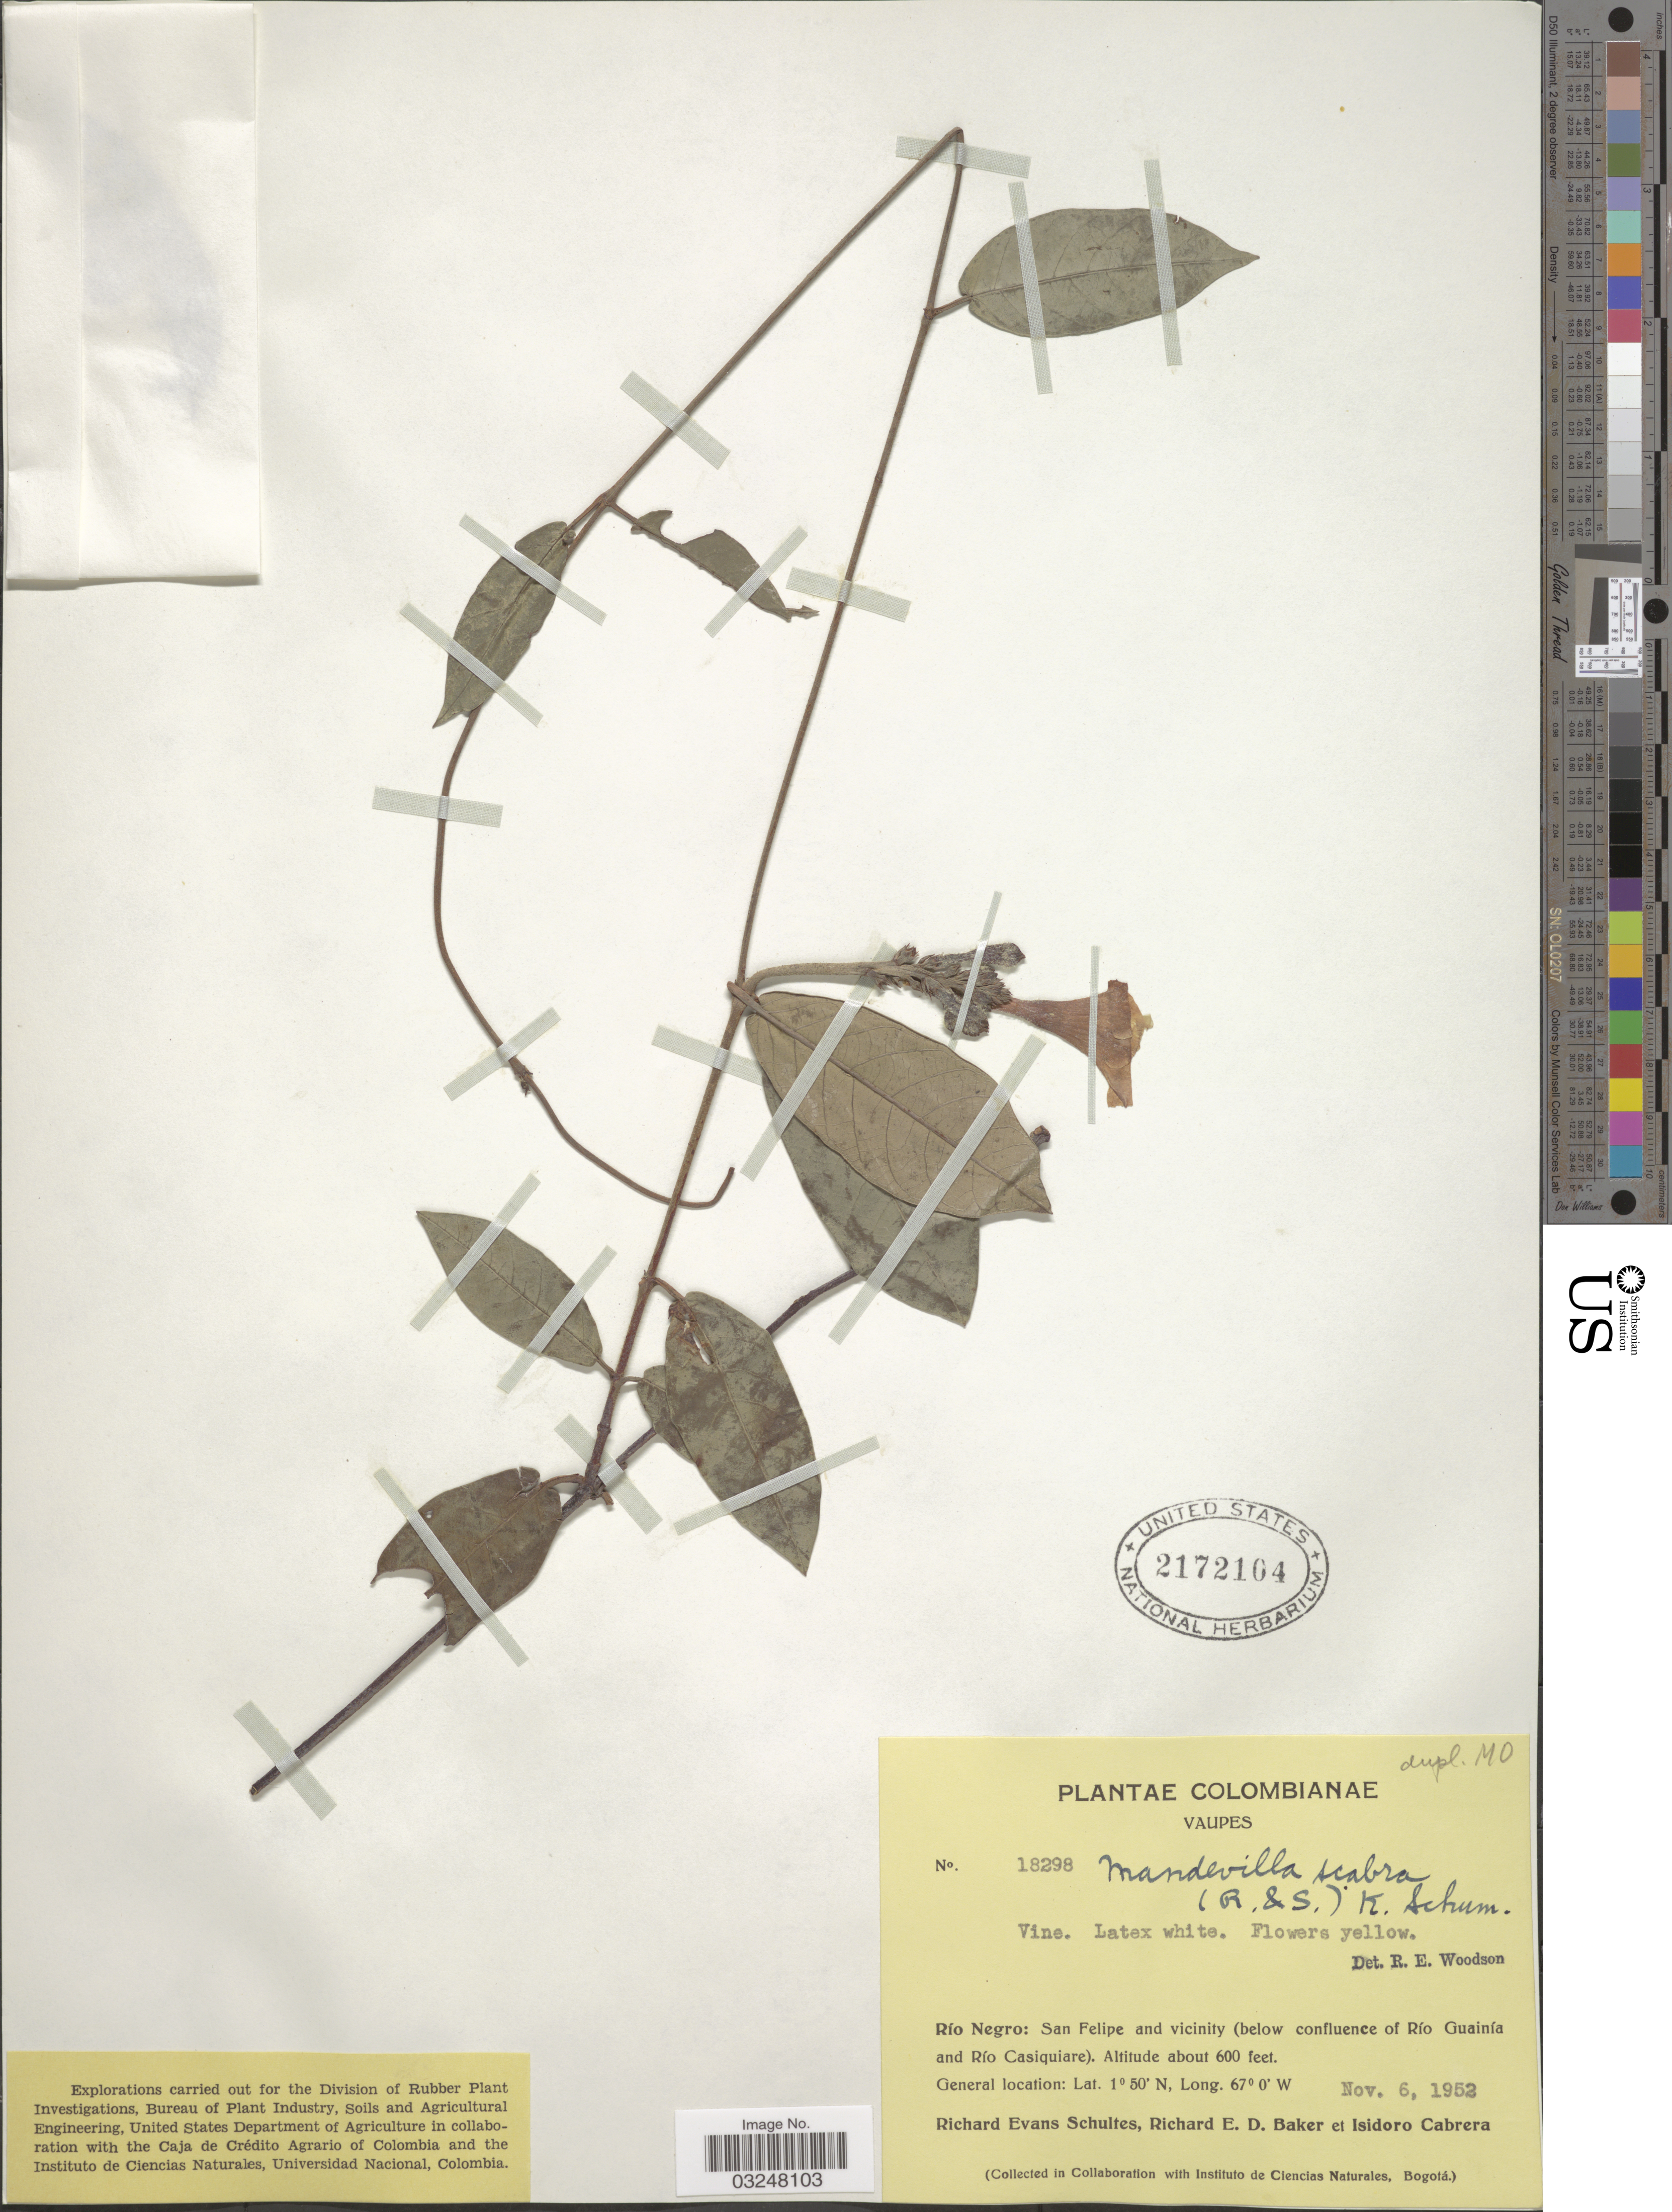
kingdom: Plantae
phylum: Tracheophyta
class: Magnoliopsida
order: Gentianales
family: Apocynaceae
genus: Mandevilla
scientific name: Mandevilla scabra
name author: (Hoffmanns. ex Roem. & Schult.) K. Schum.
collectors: R. E. Schultes, R. E. D. Baker & I. Cabrera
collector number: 18298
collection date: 1952-11-06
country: Colombia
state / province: Vaupés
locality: Río Negro: San Felipe and vicinity (below confluence of Río Guainía and Río Casiquiare).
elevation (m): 183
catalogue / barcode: US 2172104